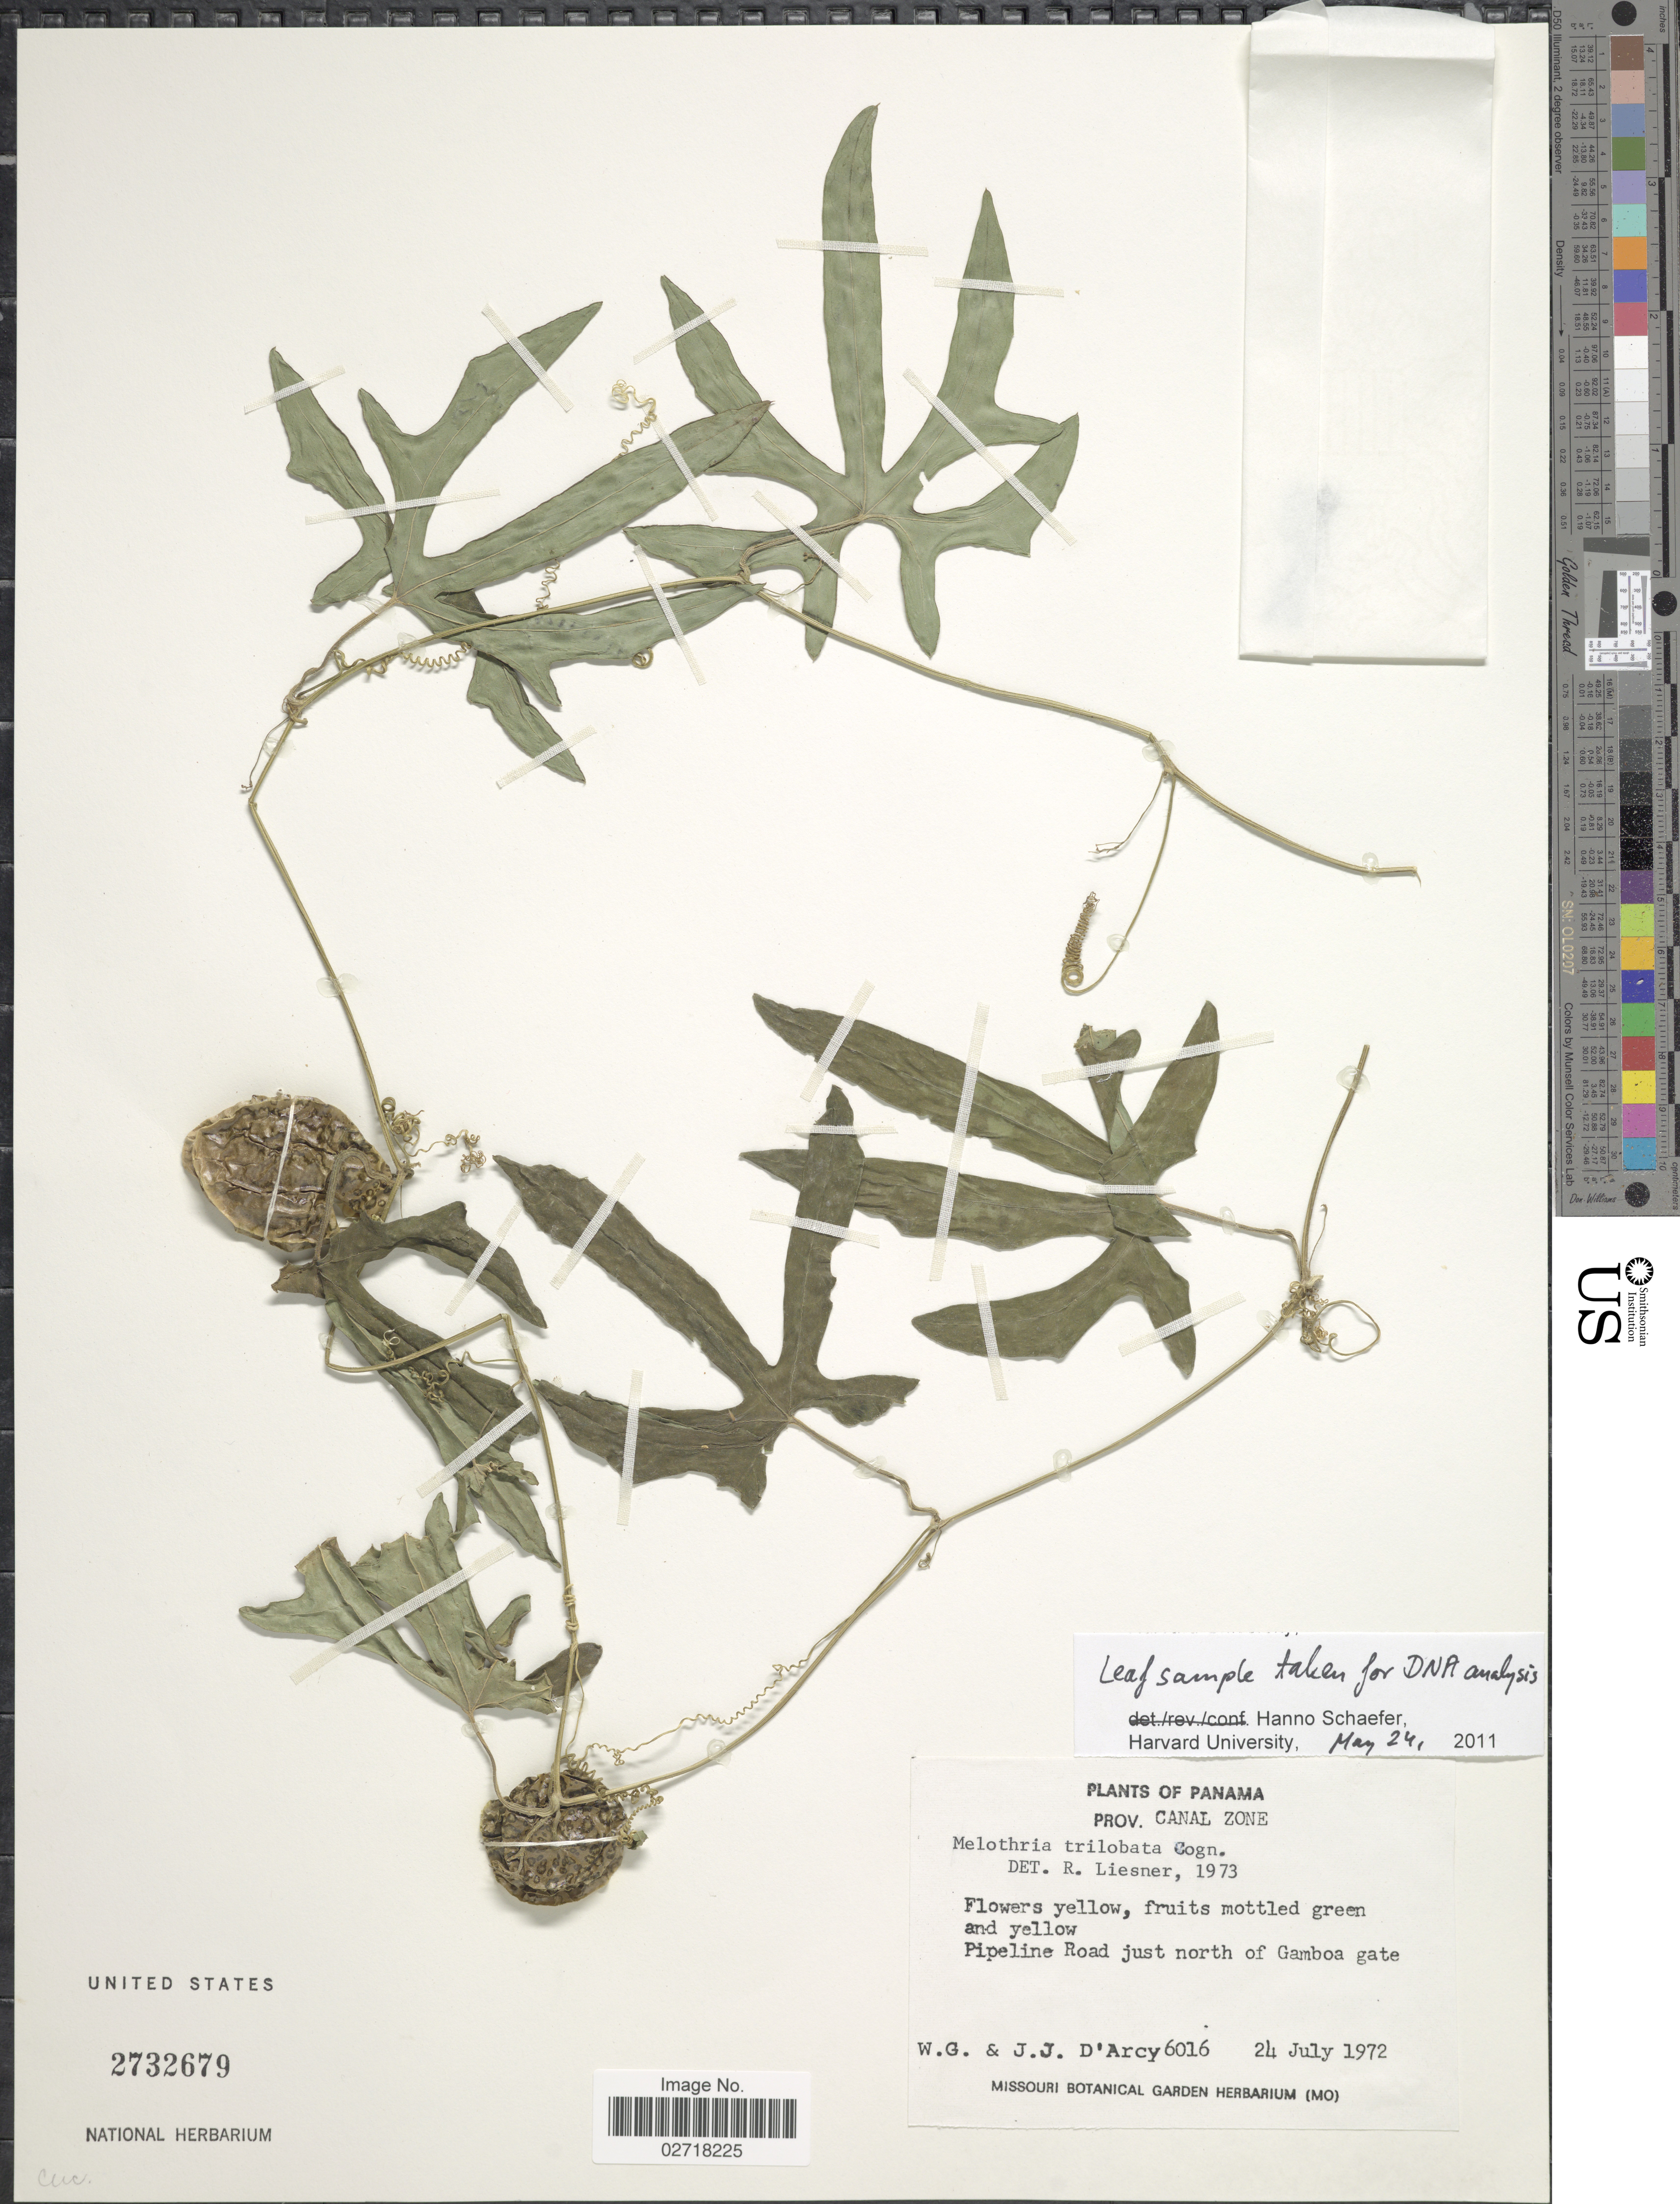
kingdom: Plantae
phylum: Tracheophyta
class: Magnoliopsida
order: Cucurbitales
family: Cucurbitaceae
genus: Melothria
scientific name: Melothria trilobata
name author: Cogn.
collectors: W. G. D'Arcy & J. J. D'Arcy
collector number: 6016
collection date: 1972-07-24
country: Panama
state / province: Colón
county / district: Canal Zone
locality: Prov. Canal Zone. Pipeline Road just north of Gamboa gate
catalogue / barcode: US 2732679